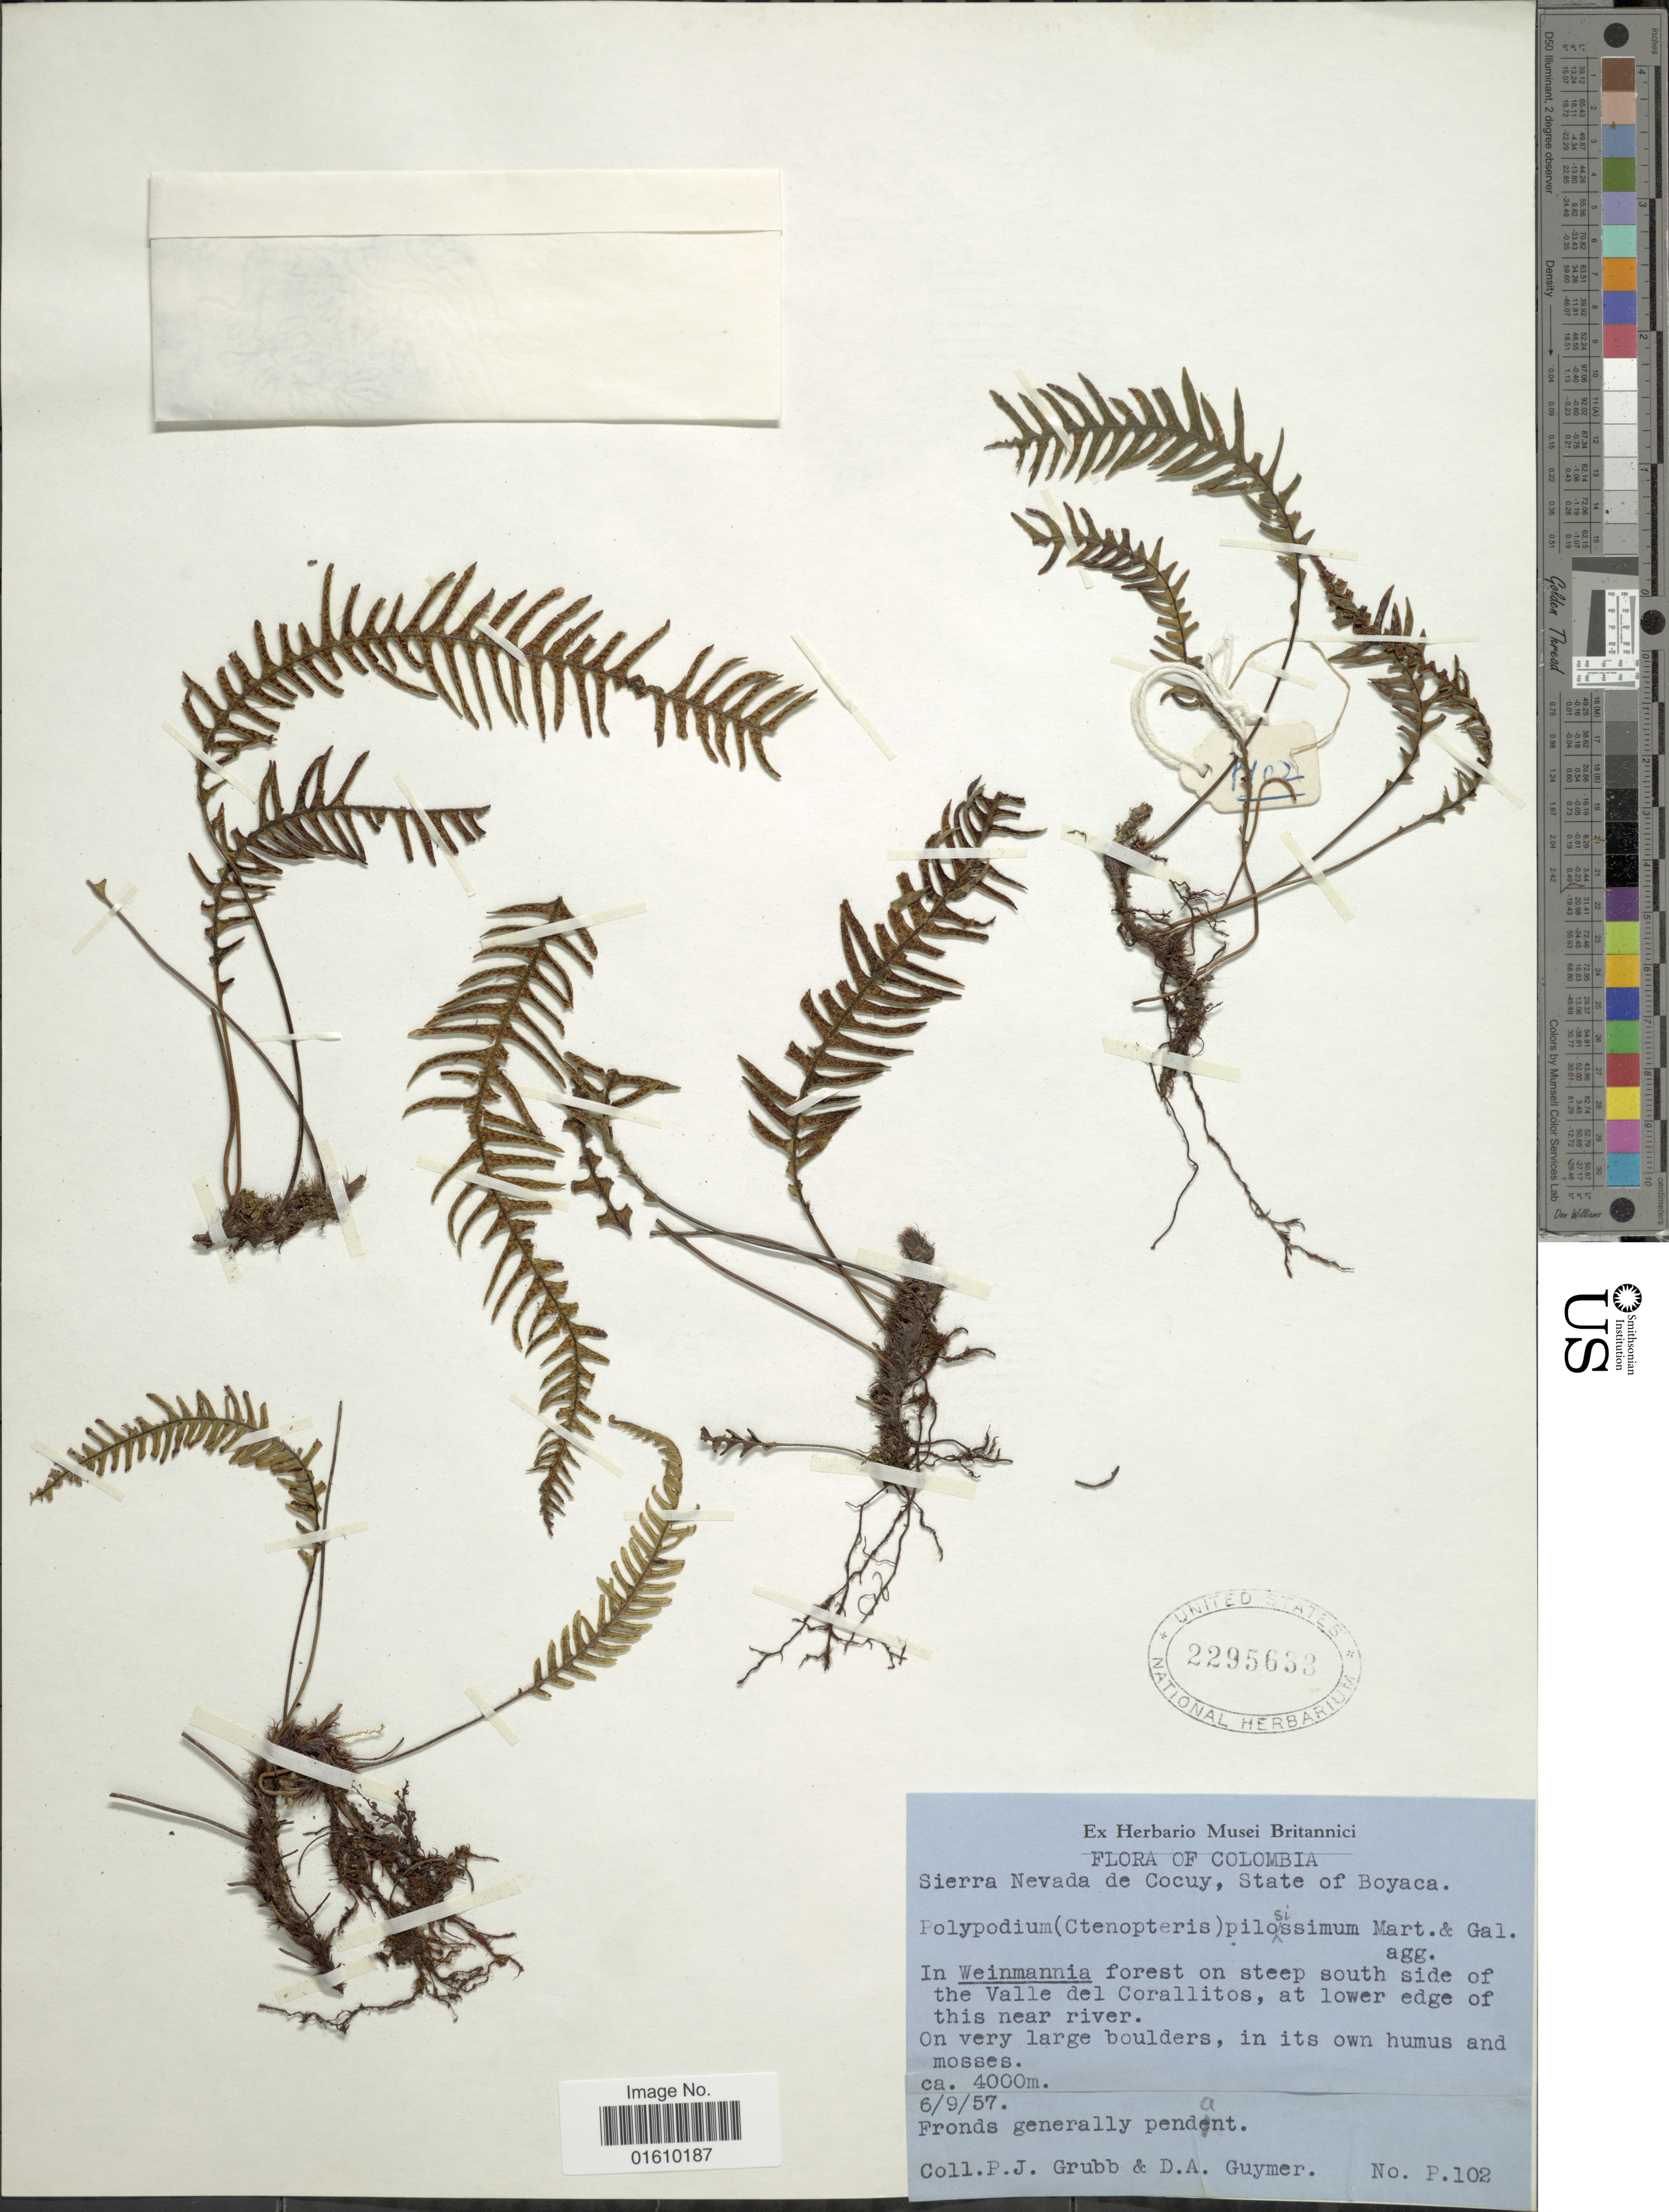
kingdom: Plantae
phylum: Tracheophyta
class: Polypodiopsida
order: Polypodiales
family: Polypodiaceae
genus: Melpomene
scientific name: Melpomene pilosissima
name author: (M. Martens & Galeotti) A.R. Sm. & R.C. Moran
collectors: P. J. Grubb & D. Guymer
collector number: P102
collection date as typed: Transcribed d/m/y: 6/9/57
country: Colombia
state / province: Boyacá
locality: Sierra Nevada de Cocuy, In Weinmannia forest on steep south side of the Valle del Corallitos, at lower edge of this near river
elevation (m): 4000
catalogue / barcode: US 2295633